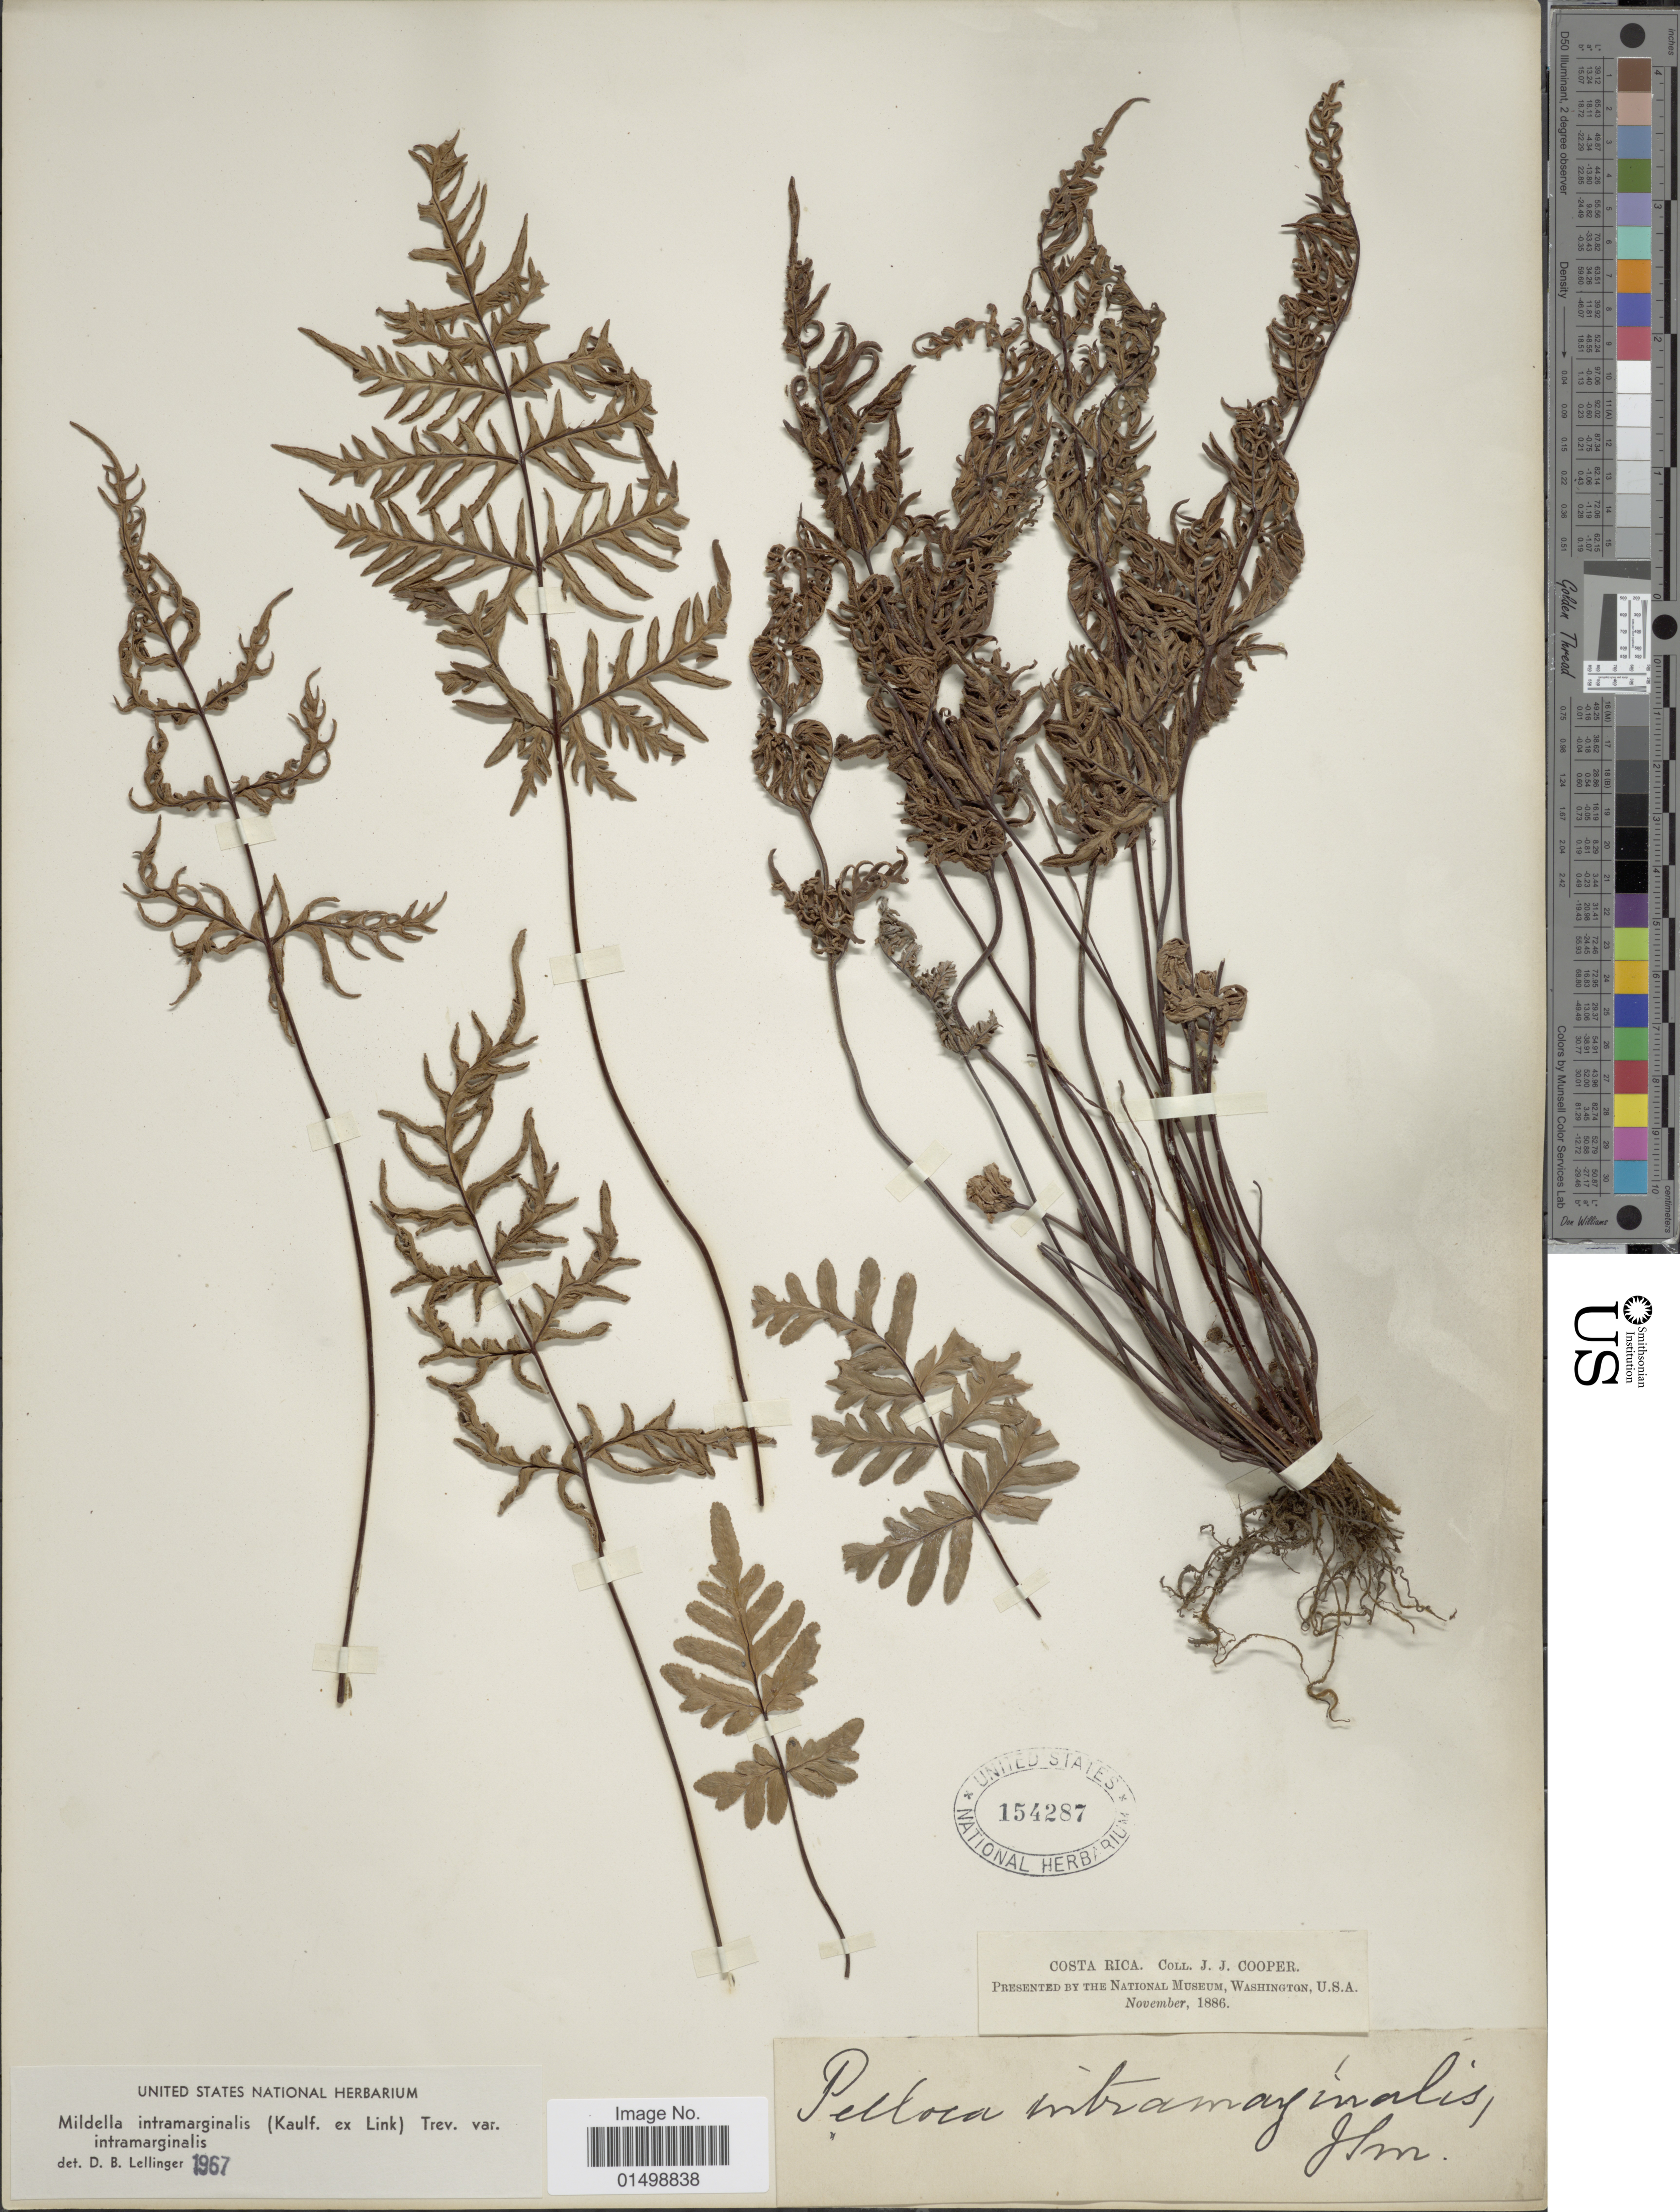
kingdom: Plantae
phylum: Tracheophyta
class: Polypodiopsida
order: Polypodiales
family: Pteridaceae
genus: Cheilanthes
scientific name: Cheilanthes intramarginalis var. intramarginalis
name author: (Kaulf.) Hook.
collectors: J. J. Cooper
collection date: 1886-11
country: Costa Rica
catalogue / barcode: US 154287